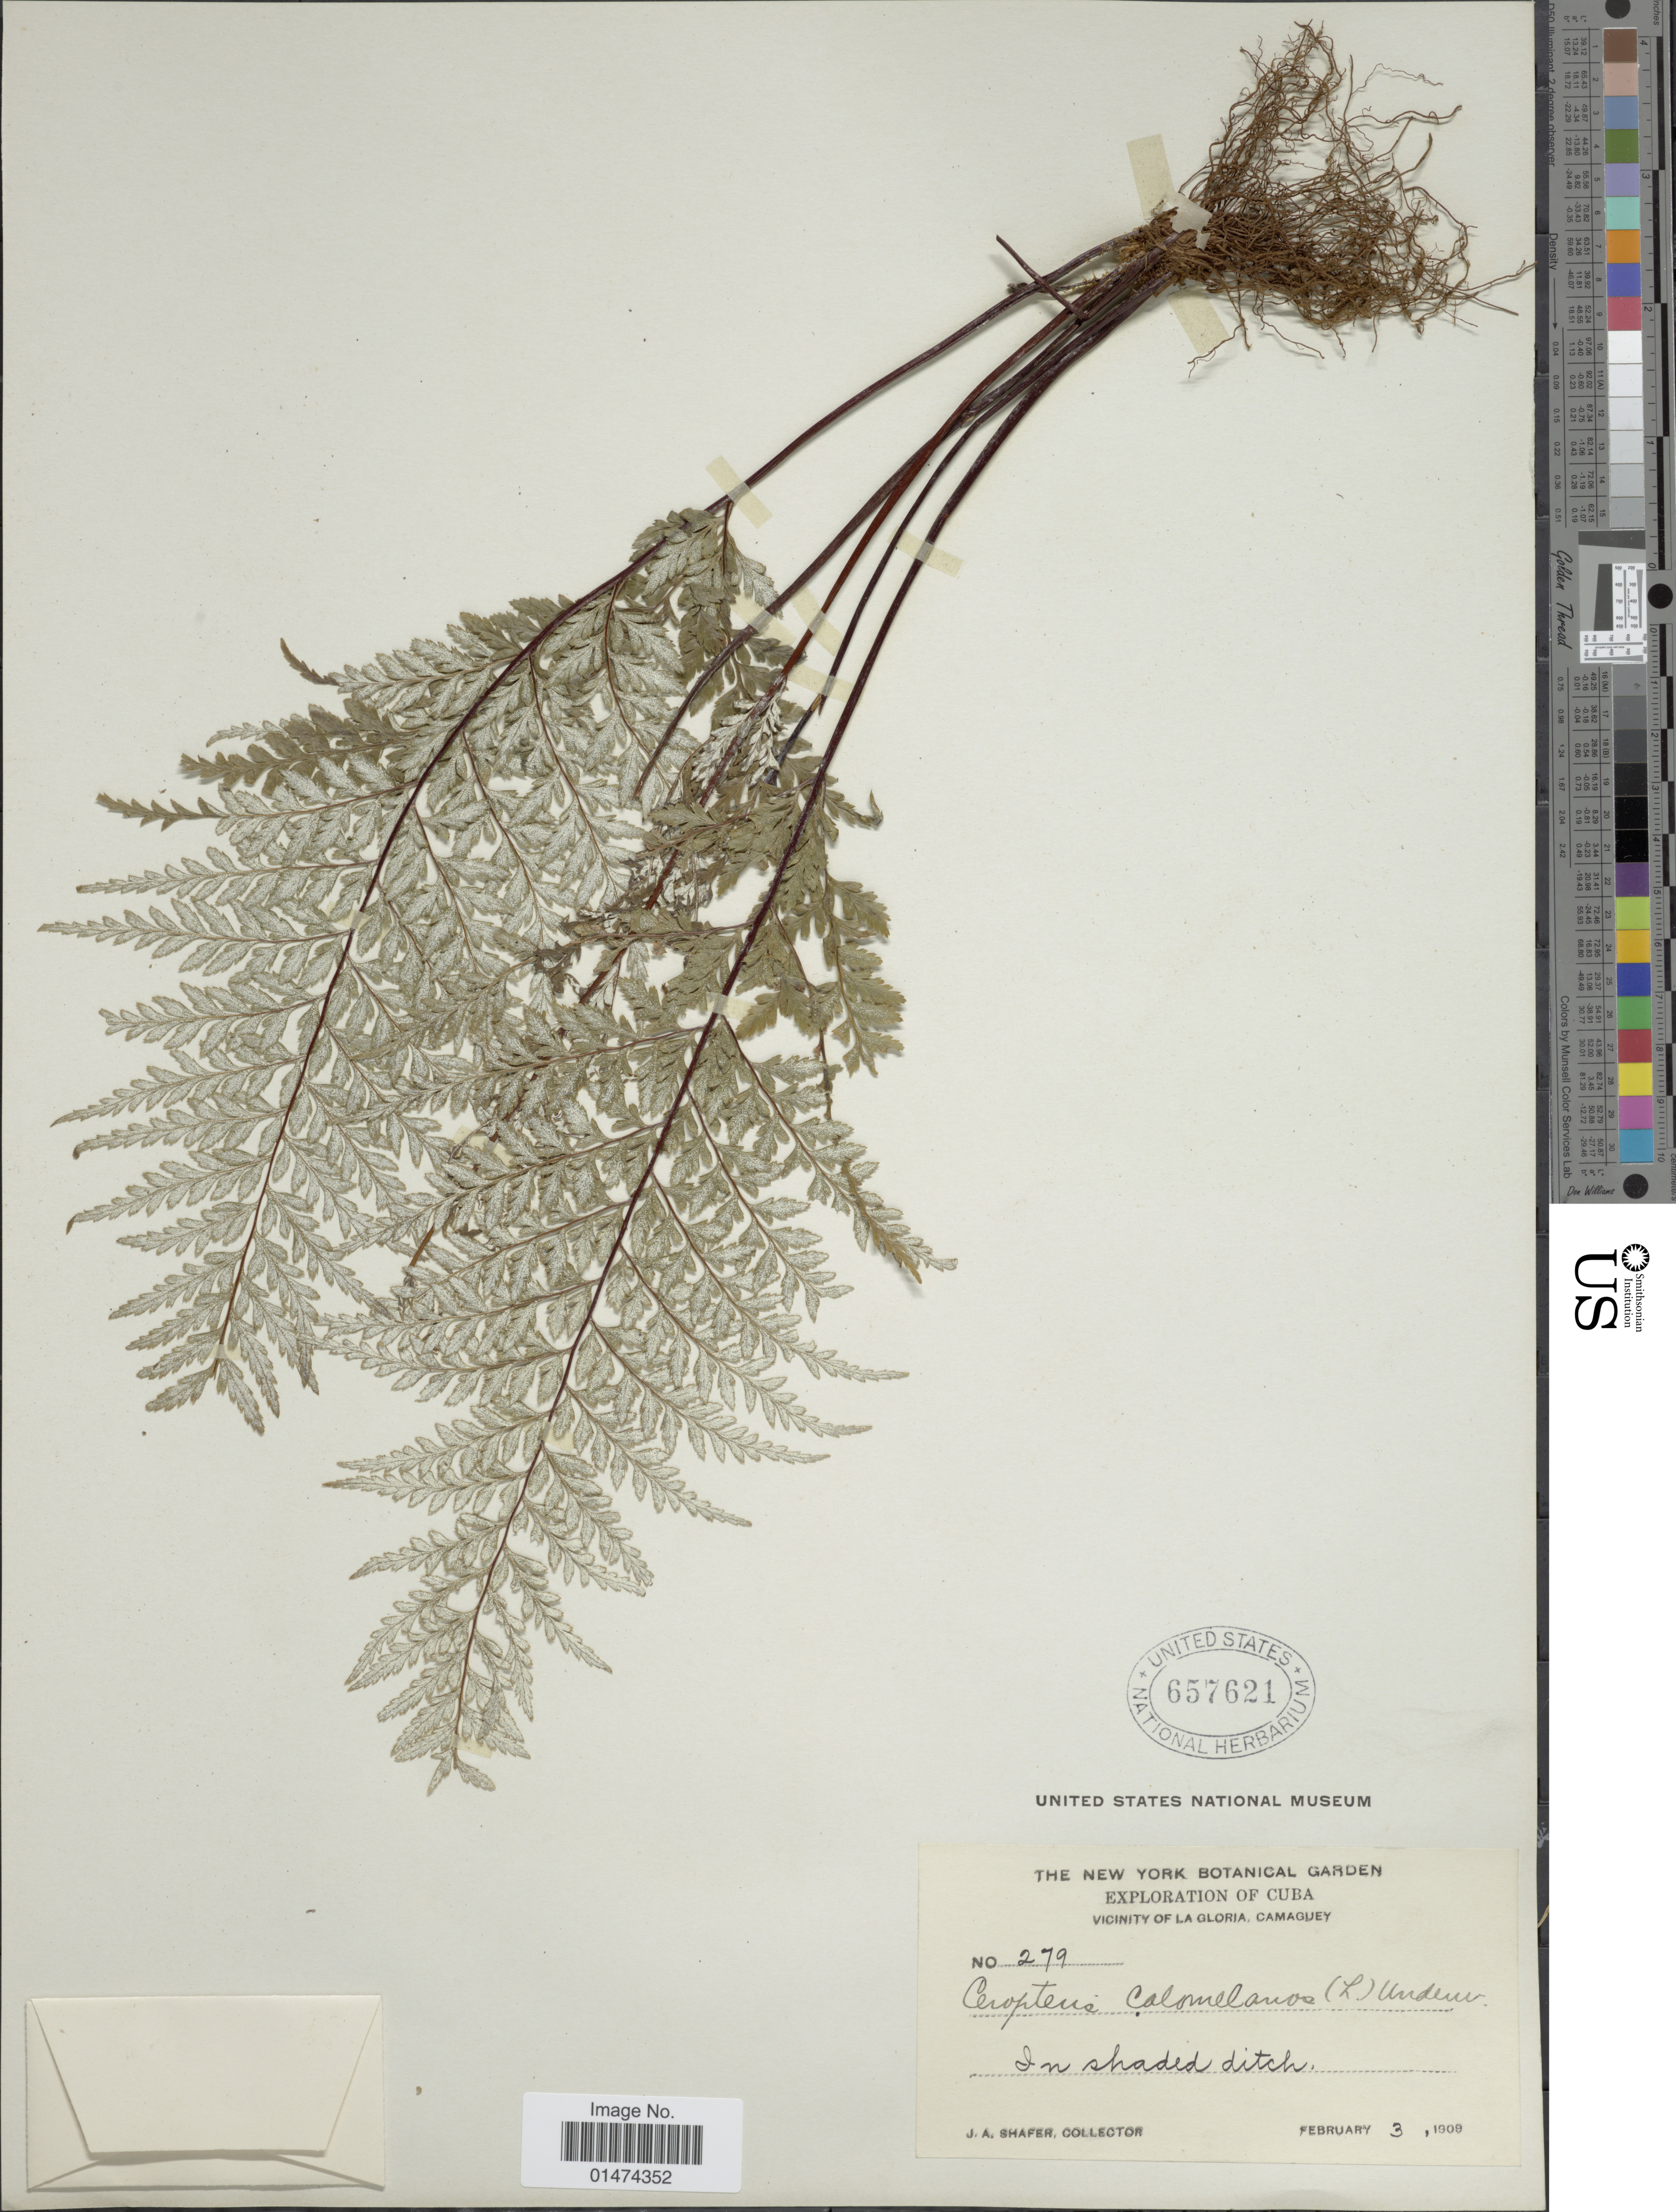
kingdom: Plantae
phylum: Tracheophyta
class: Polypodiopsida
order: Polypodiales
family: Pteridaceae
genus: Pityrogramma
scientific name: Pityrogramma calomelanos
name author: (L.) Link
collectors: J. A. Shafer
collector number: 279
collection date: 1909-02-03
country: Cuba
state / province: Camagüey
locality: Vicinity of La Gloria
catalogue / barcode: US 657621